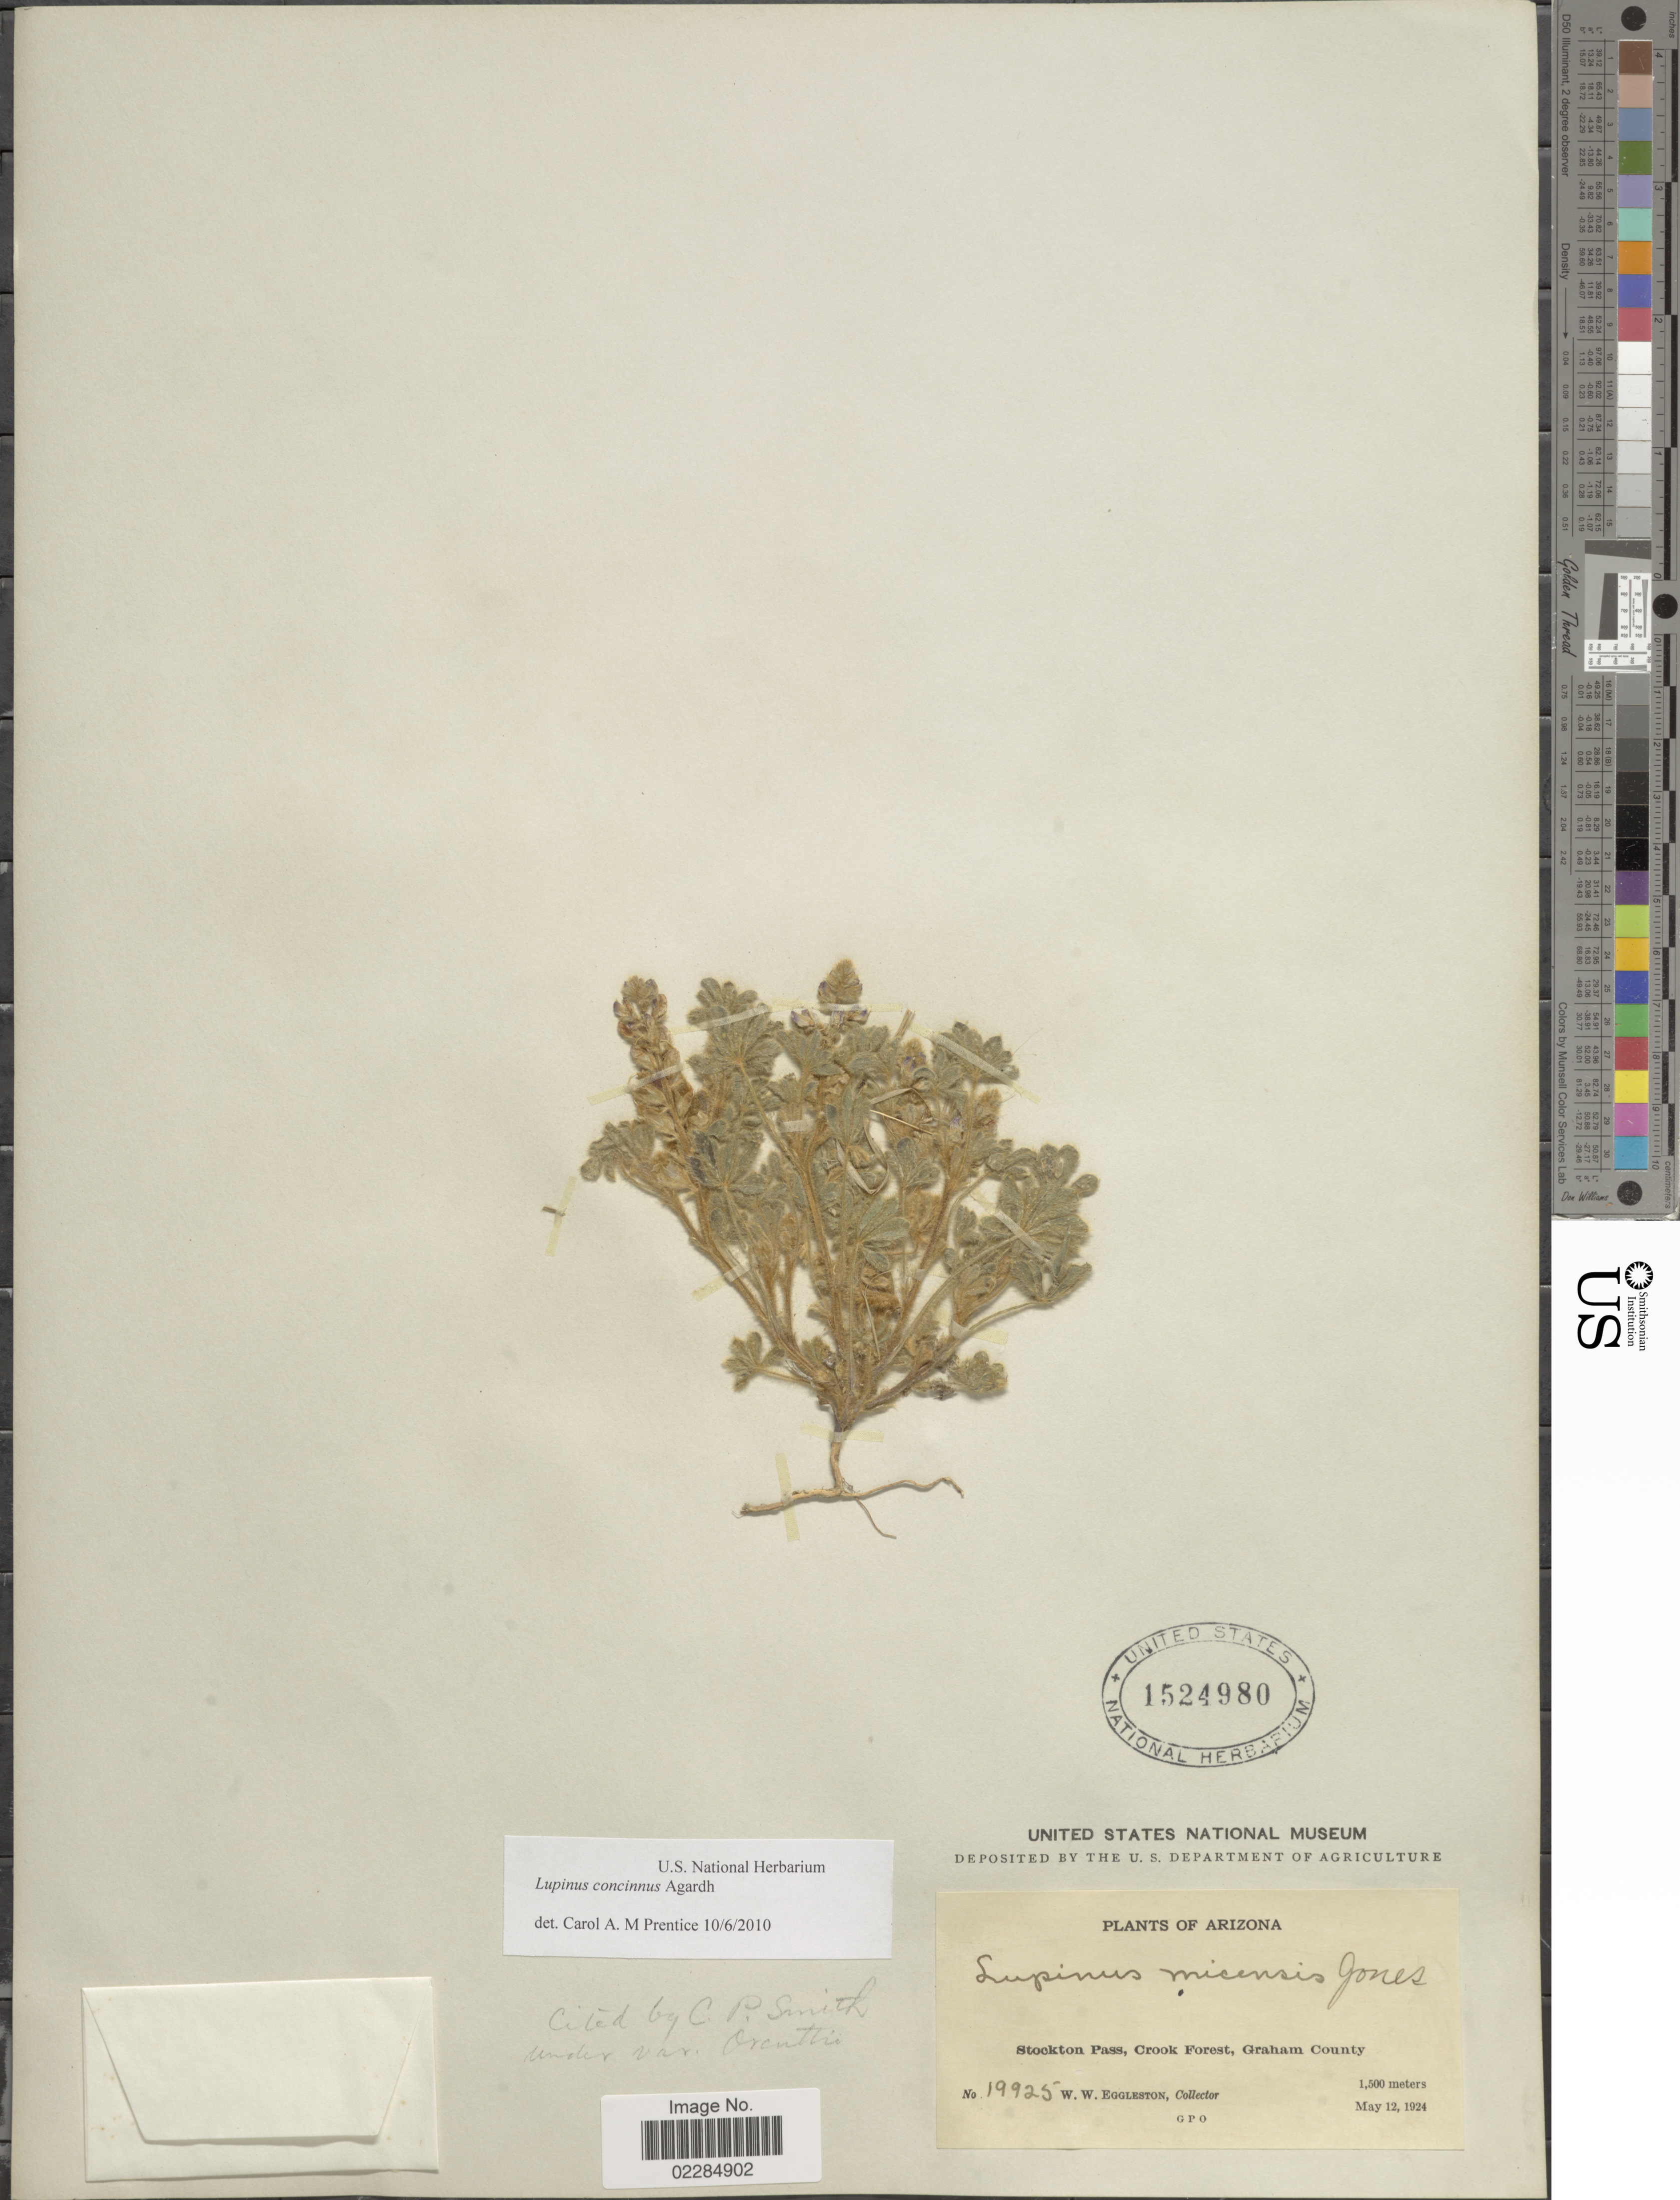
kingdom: Plantae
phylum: Tracheophyta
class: Magnoliopsida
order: Fabales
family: Fabaceae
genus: Lupinus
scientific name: Lupinus concinnus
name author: J. Agardh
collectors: W. W. Eggleston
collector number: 19925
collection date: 1924-05-12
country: United States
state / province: Arizona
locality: Stockton Pass, Crook Forest, Graham County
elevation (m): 1500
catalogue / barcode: US 1524980